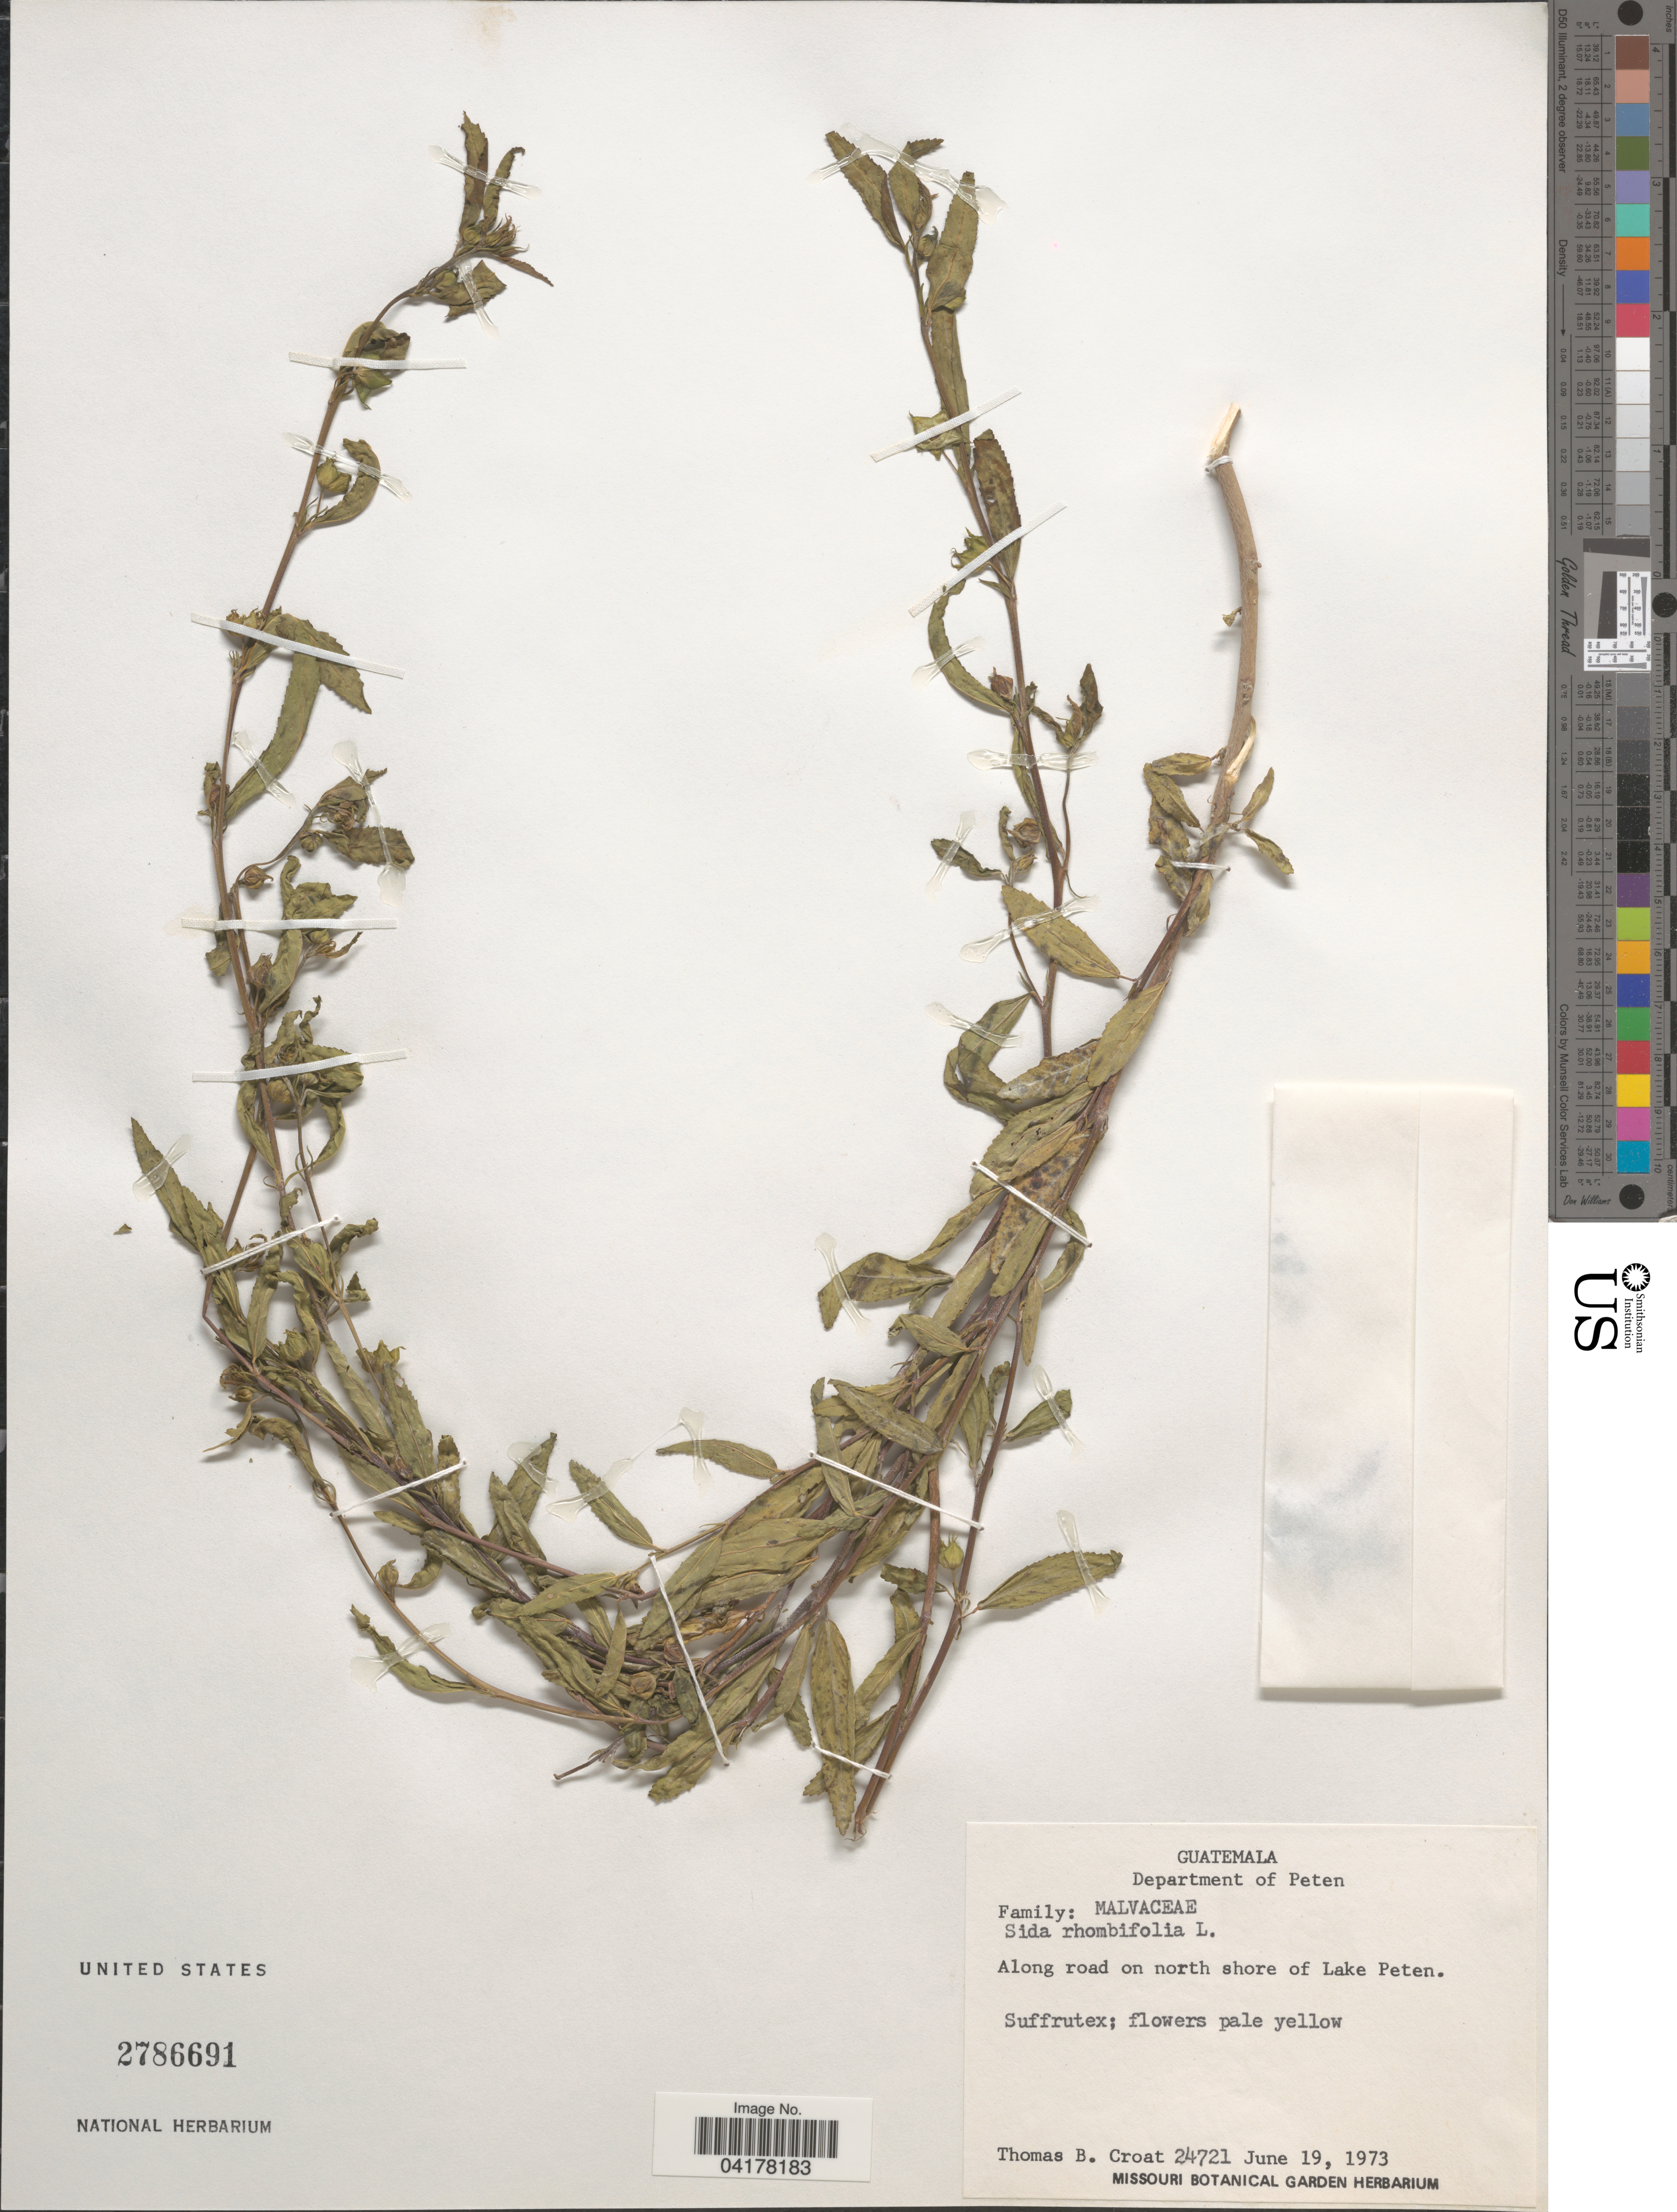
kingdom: Plantae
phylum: Tracheophyta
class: Magnoliopsida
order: Malvales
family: Malvaceae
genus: Sida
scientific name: Sida rhombifolia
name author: L.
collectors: T. B. Croat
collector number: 24721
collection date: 1973-06-19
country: Guatemala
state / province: El Peten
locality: Department of El Peten. Along road on north shore of Lake Peten.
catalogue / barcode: US 2786691